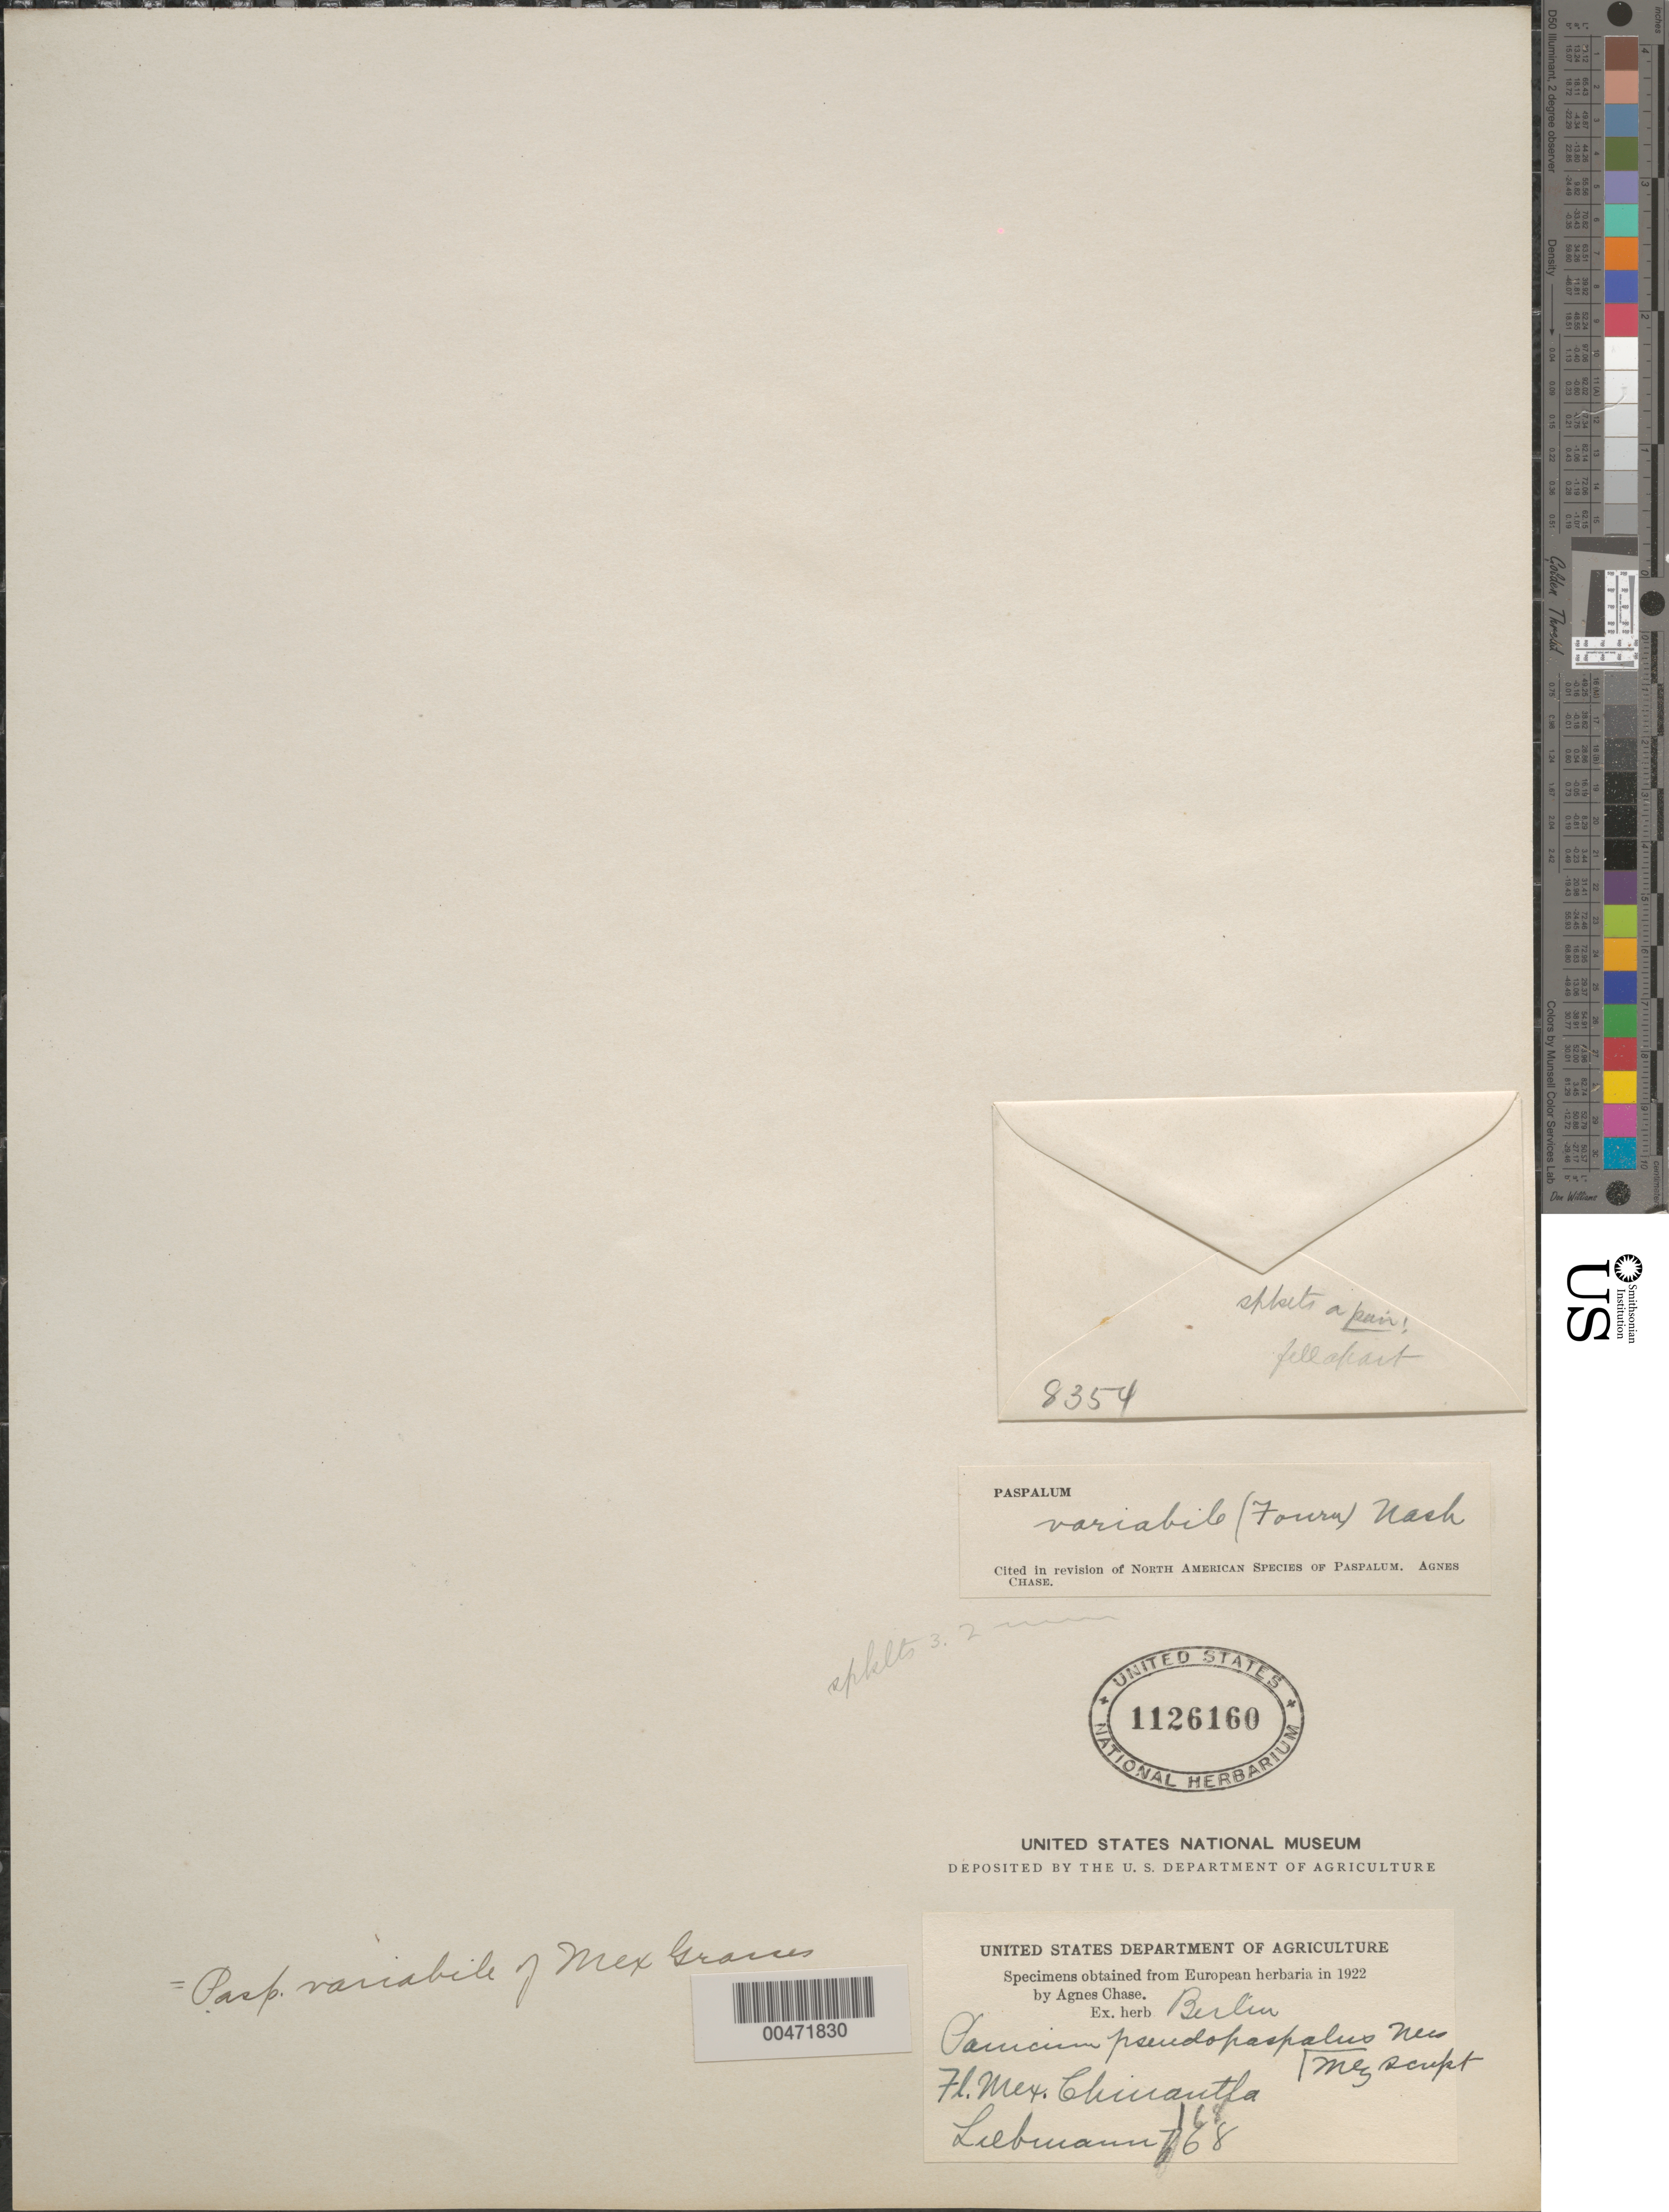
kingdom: Plantae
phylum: Tracheophyta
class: Liliopsida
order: Poales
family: Poaceae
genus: Paspalum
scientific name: Paspalum variabile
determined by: Chase, [M.] Agnes, (US)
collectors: F. M. Liebmann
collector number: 168/8354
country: Mexico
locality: Chinantla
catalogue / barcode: US 1126160